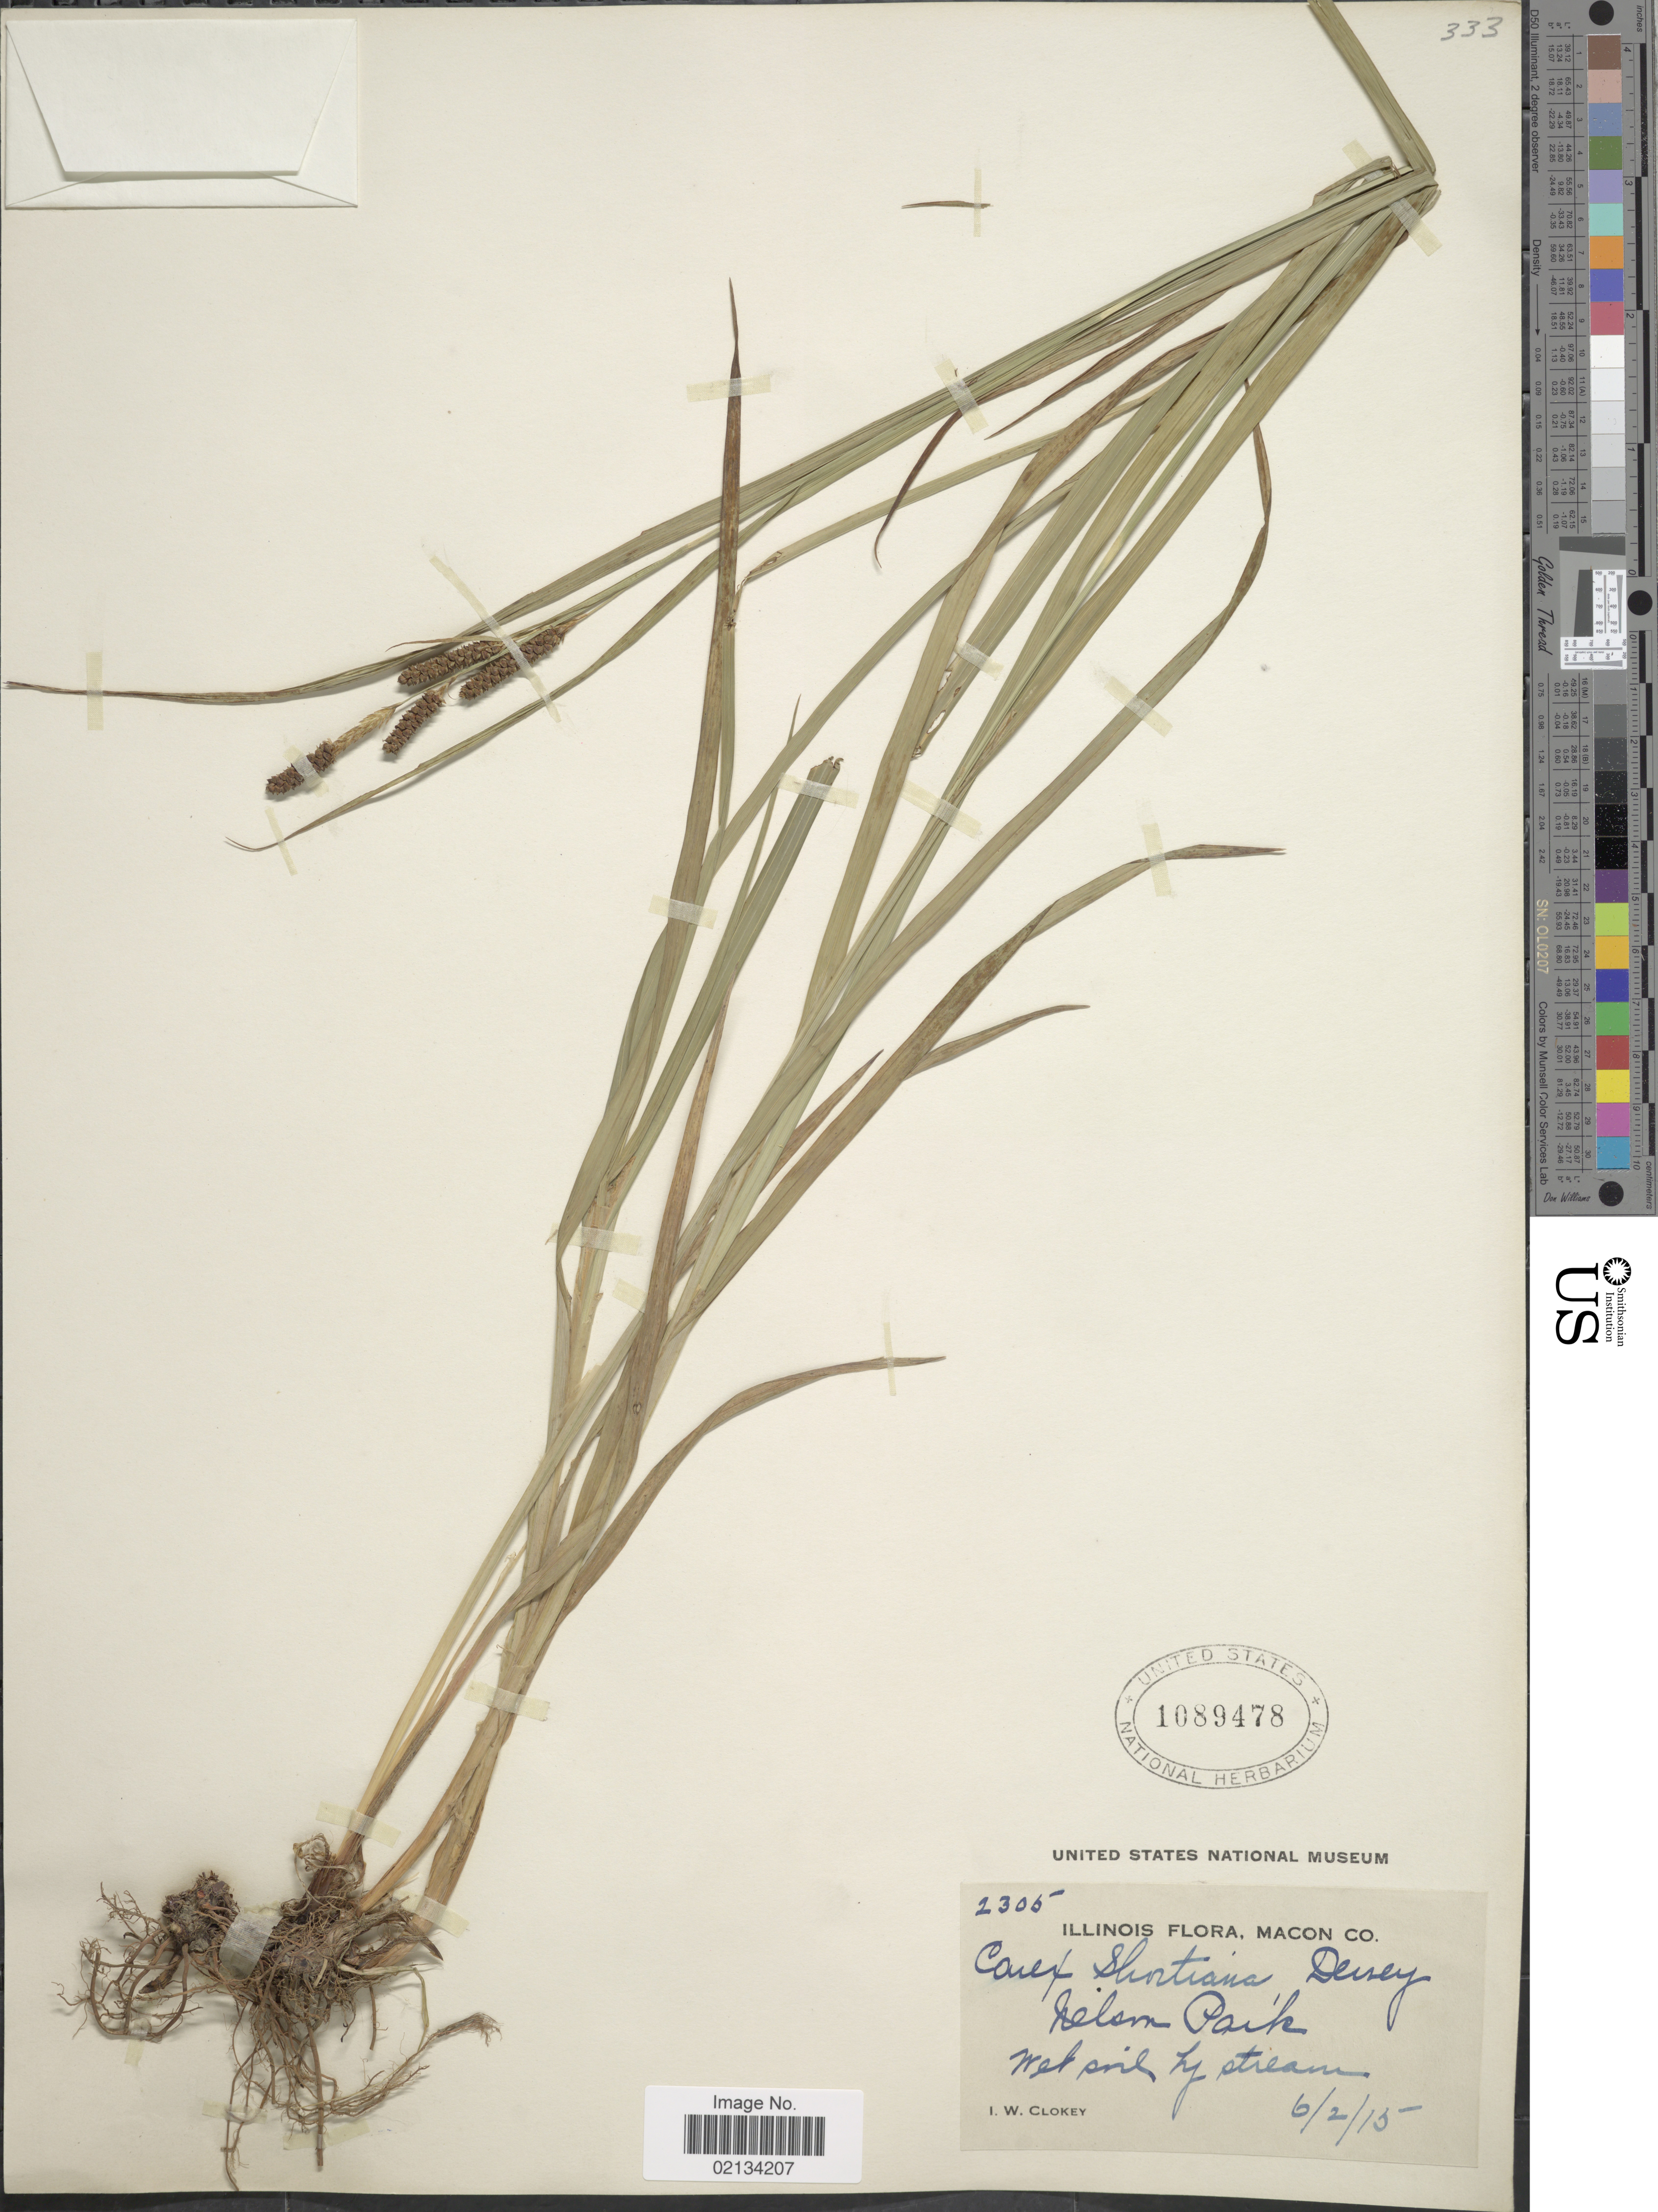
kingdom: Plantae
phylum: Tracheophyta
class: Liliopsida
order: Poales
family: Cyperaceae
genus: Carex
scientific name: Carex shortiana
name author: Dewey & Torr.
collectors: I. W. Clokey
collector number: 2305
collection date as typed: Transcribed d/m/y: 2/6/15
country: United States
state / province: Illinois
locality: Macon Co., Nelson Park, wet soil by stream.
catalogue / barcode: US 1089478